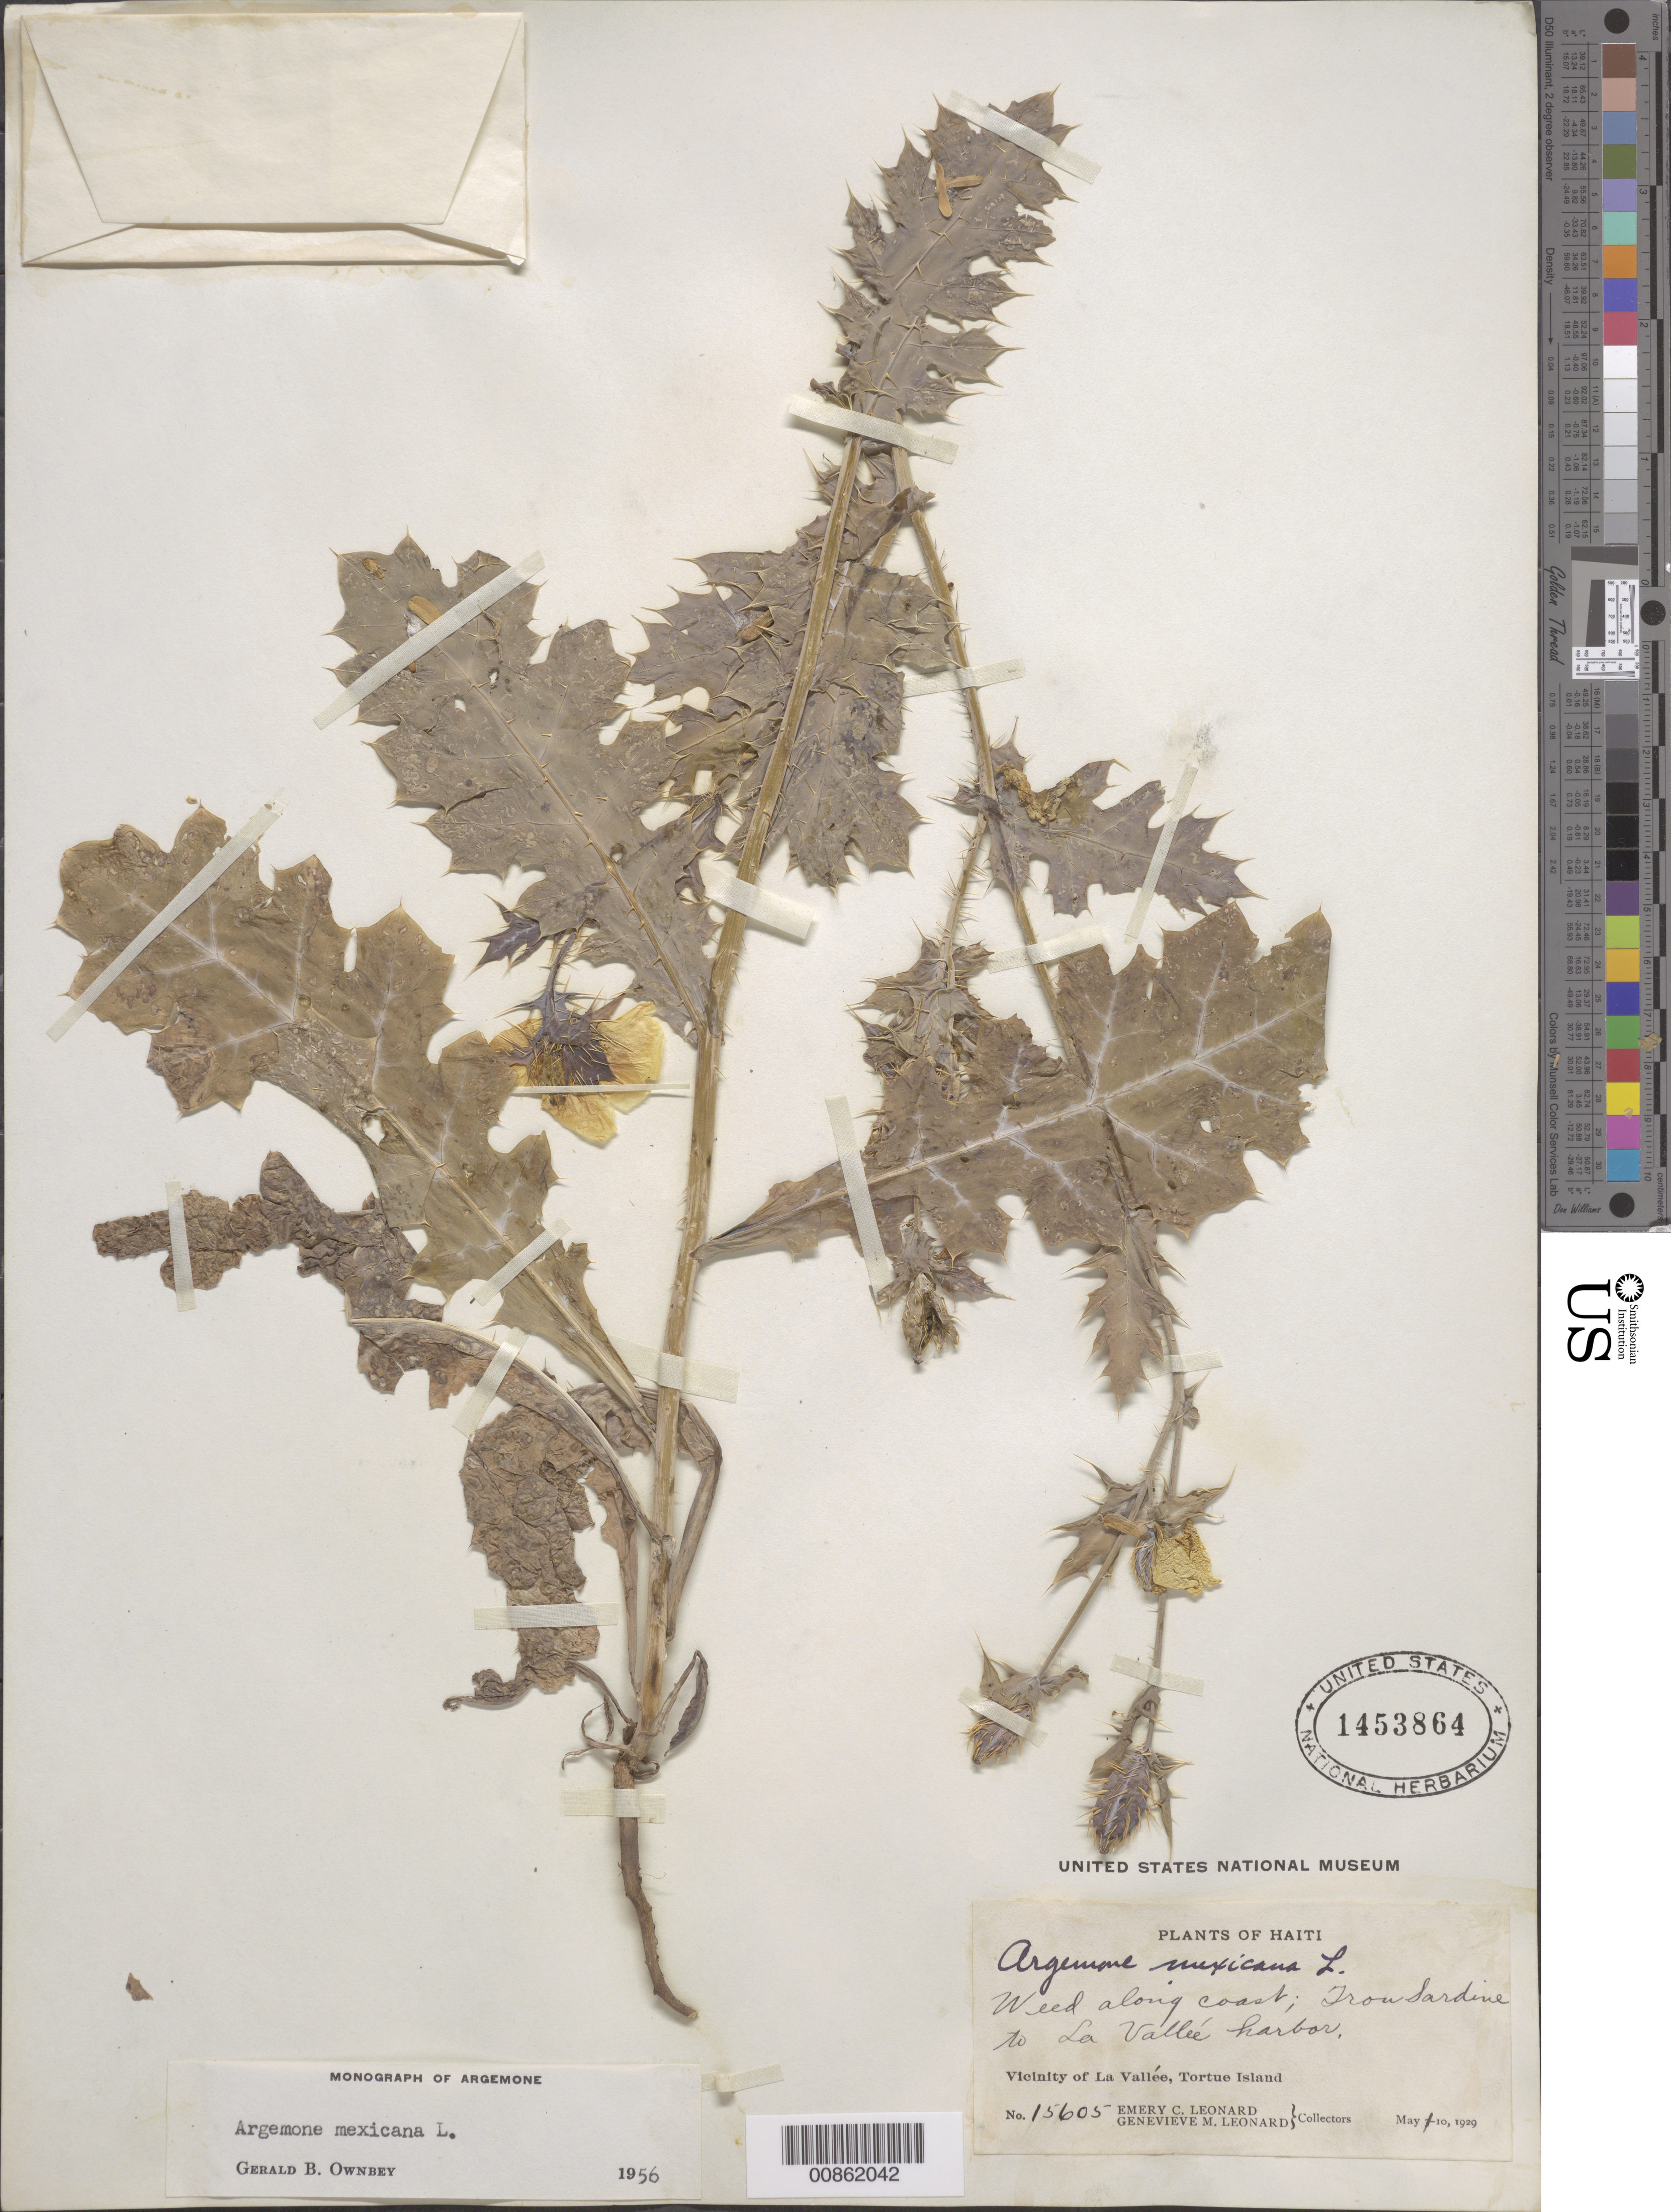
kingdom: Plantae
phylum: Tracheophyta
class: Magnoliopsida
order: Ranunculales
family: Papaveraceae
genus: Argemone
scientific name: Argemone mexicana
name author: L.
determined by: Ownbey, G. B.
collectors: E. C. Leonard & G. M. Leonard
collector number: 15605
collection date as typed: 10 May 1929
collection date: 1929-05-10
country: Haiti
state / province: Nord-Óuest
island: Île de la Tortue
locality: Vicinity of La Vallée, Tortue Island. Trou Sardine to La Vallée harbor.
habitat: Along coast.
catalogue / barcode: US 1453864